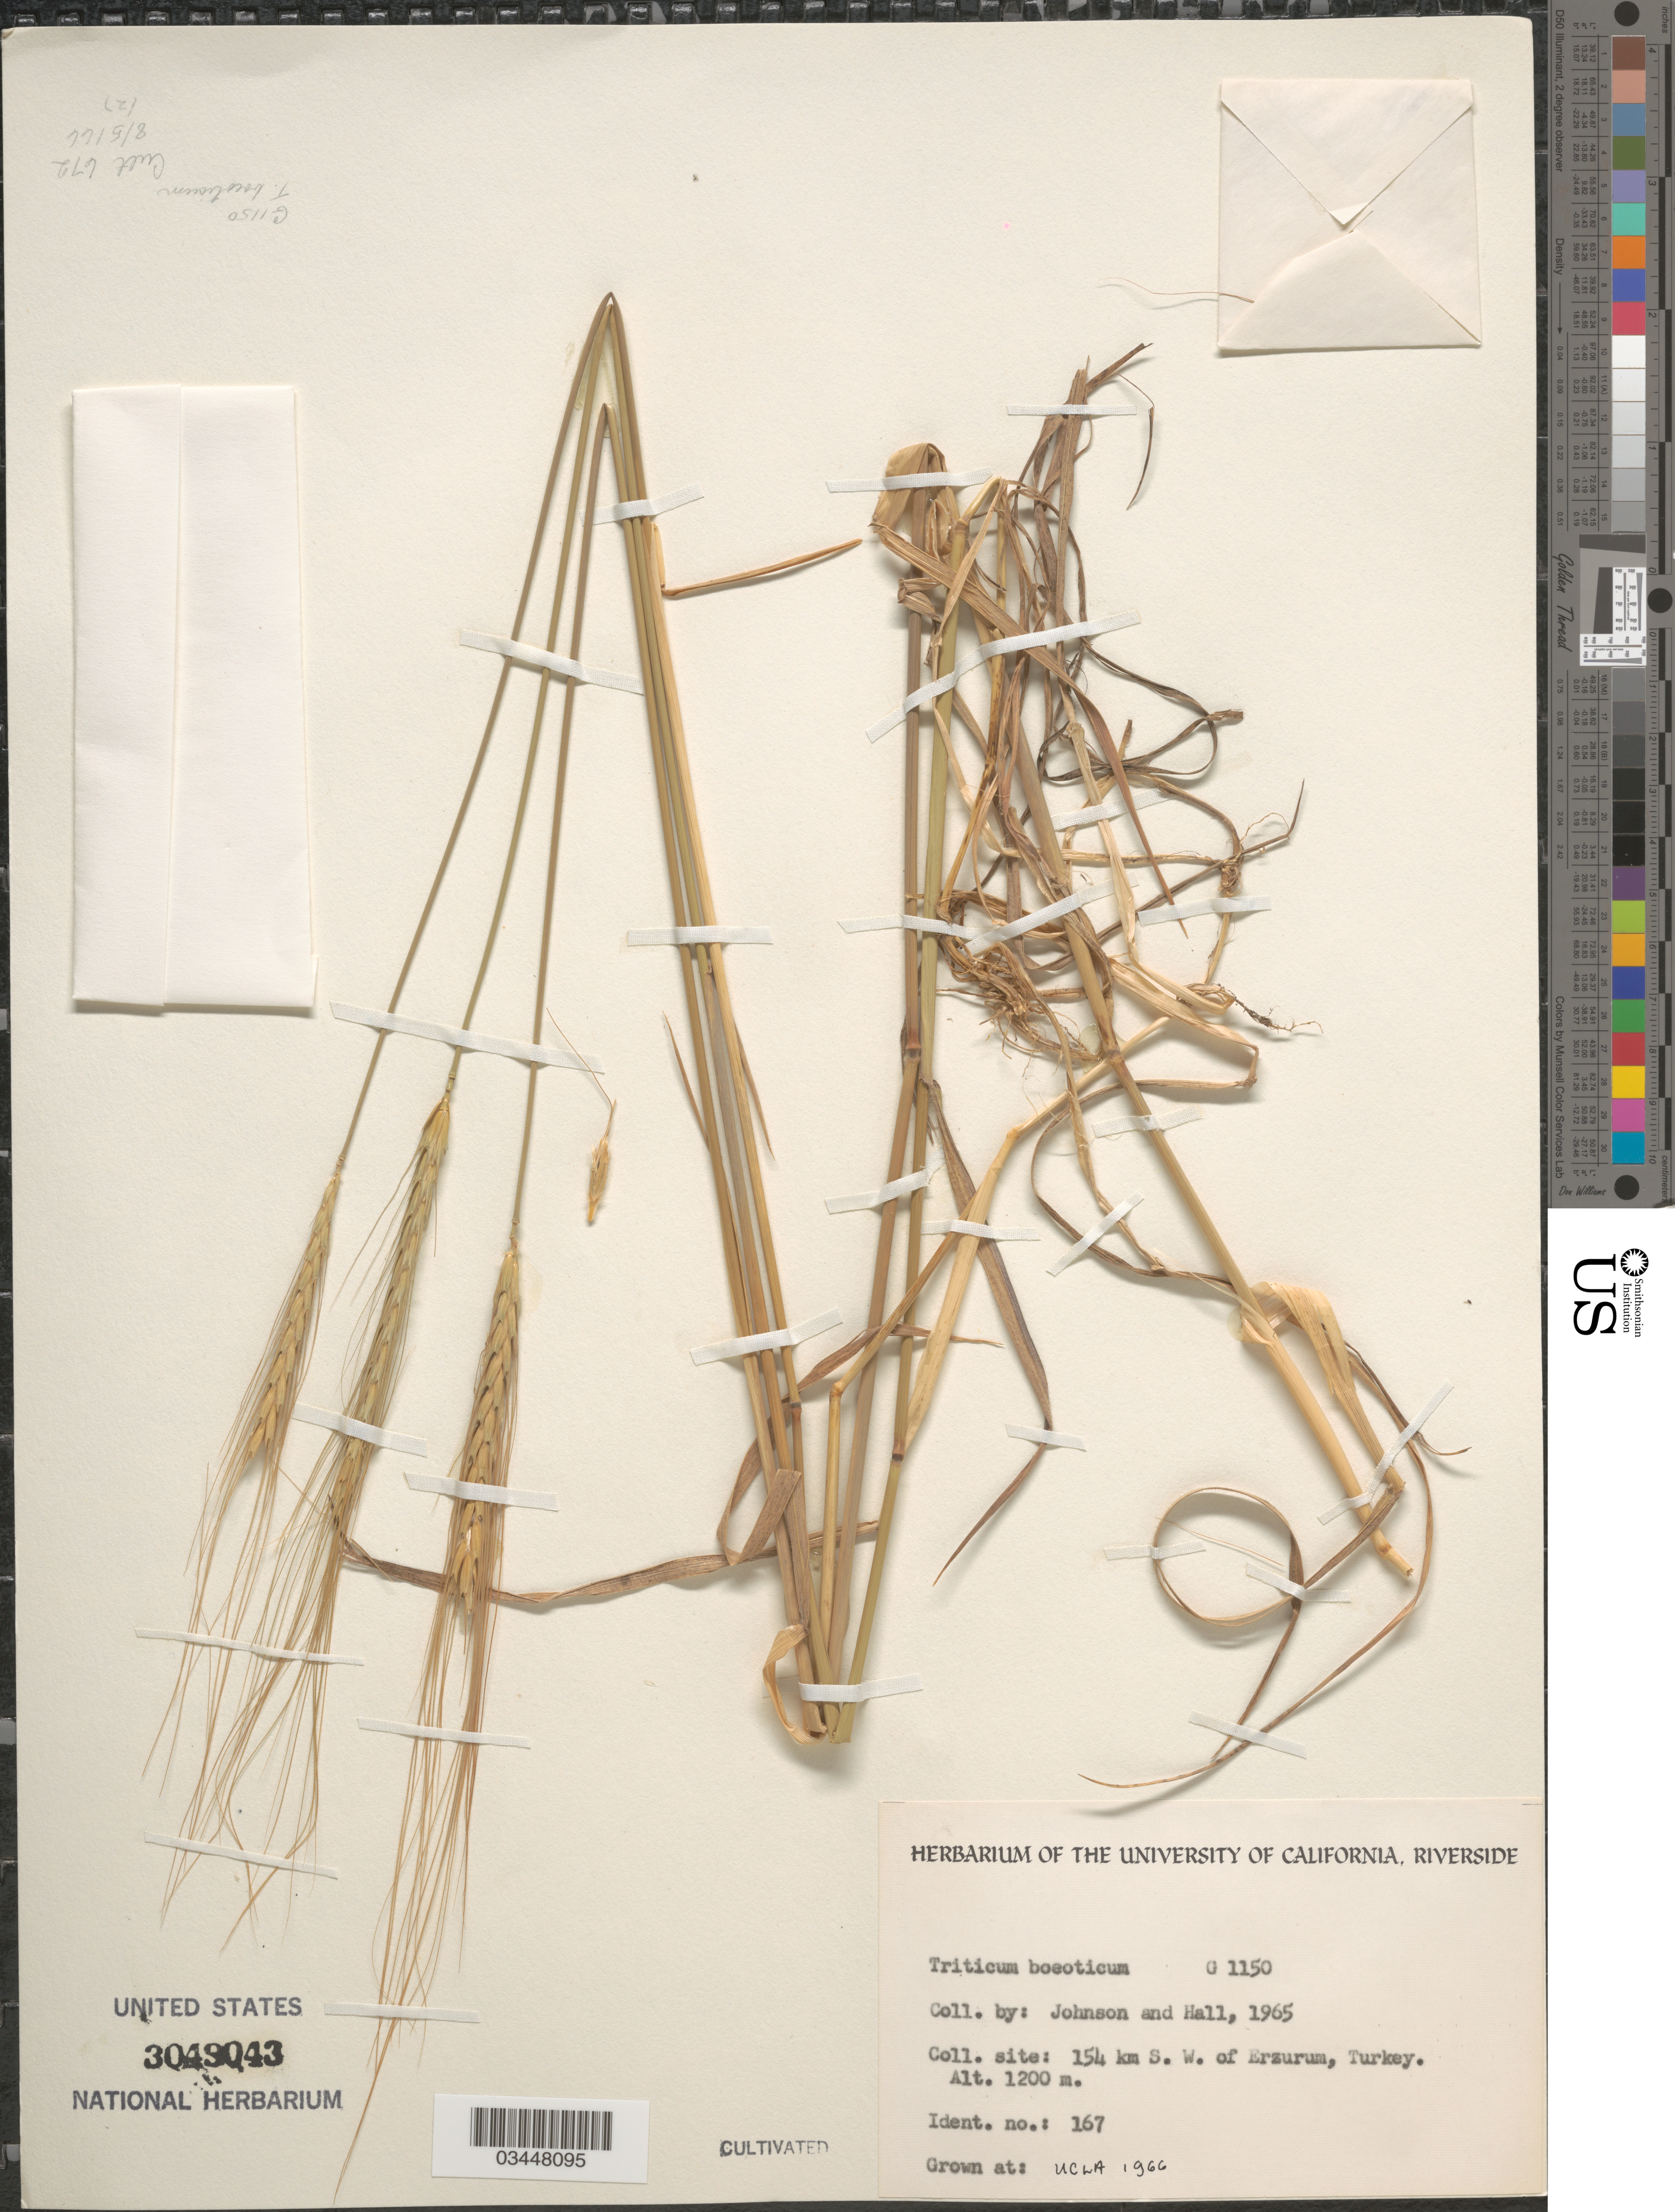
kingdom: Plantae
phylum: Tracheophyta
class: Liliopsida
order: Poales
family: Poaceae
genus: Triticum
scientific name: Triticum boeoticum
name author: Boiss.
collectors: ex herb. Univ. of California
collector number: G1150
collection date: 1966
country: United States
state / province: California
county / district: Los Angeles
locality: UCLA.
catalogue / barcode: US 3049043